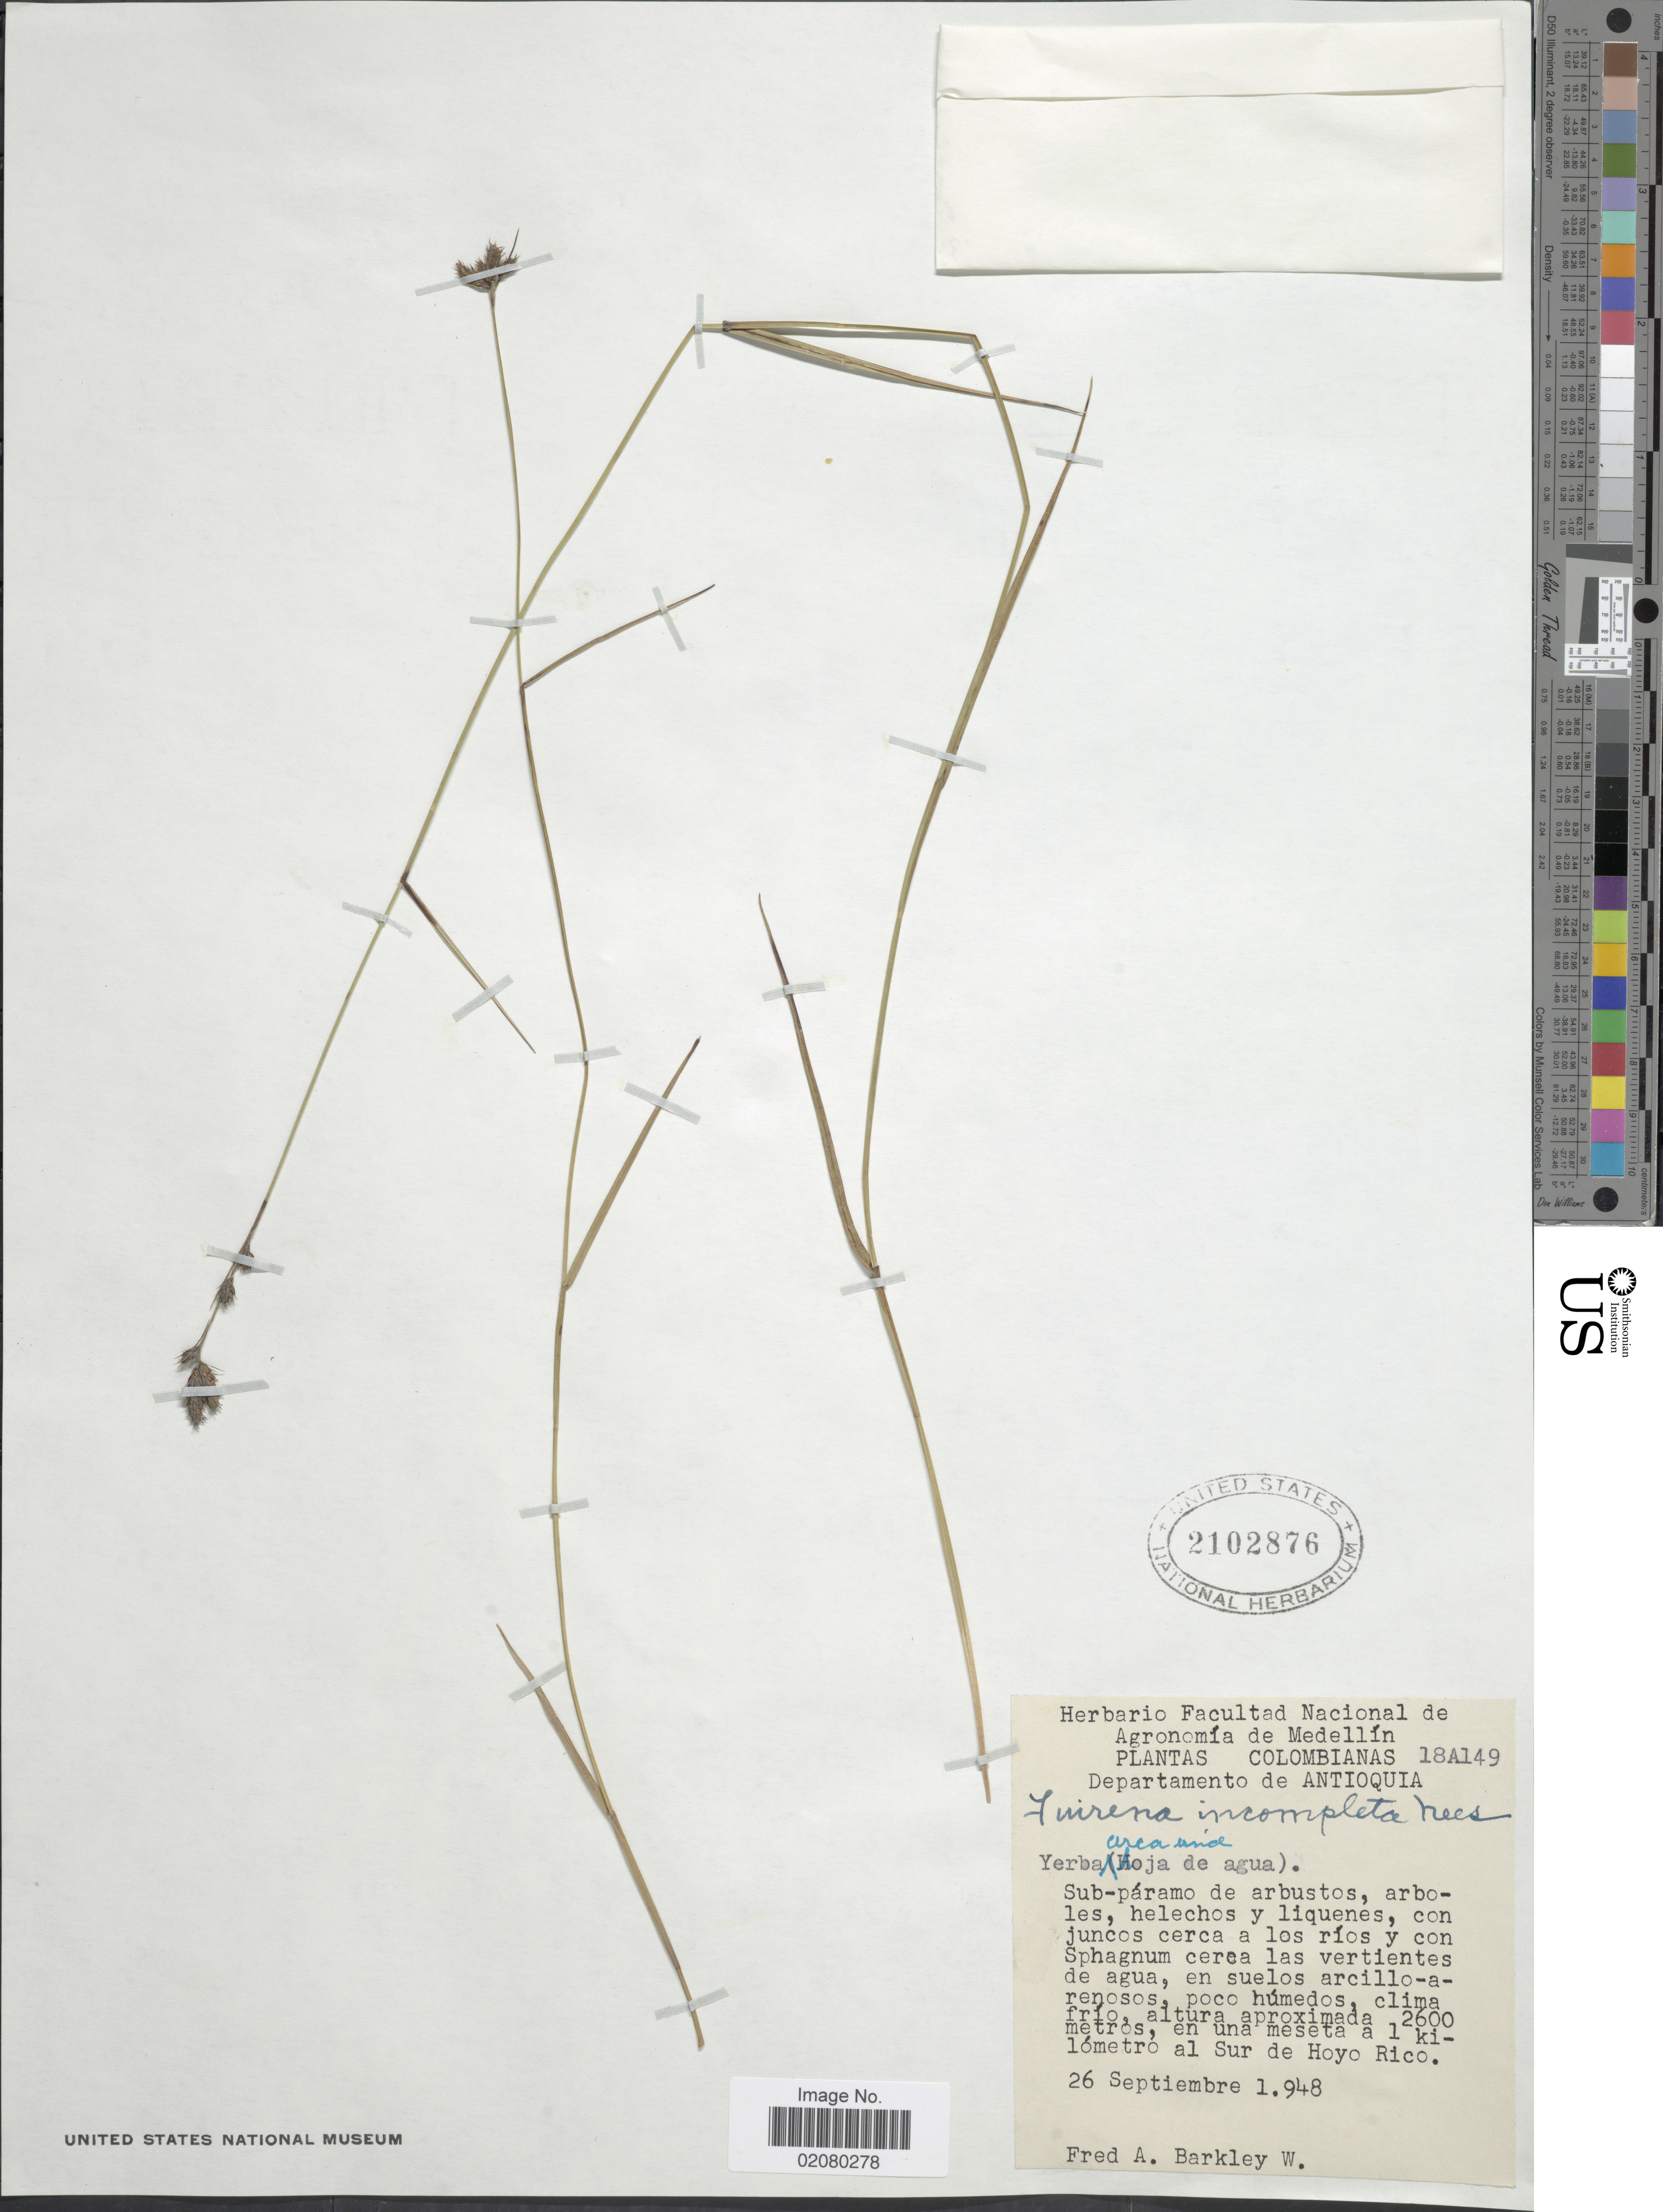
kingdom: Plantae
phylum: Tracheophyta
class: Liliopsida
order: Poales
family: Cyperaceae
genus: Fuirena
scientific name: Fuirena incompleta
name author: Nees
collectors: F. A. Barkley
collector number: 18A149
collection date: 1948-09-26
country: Colombia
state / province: Antioquia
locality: Departamento de Anioquia, en una meseta a 1 kilometro al Sur de Hoyo Rico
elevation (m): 2600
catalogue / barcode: US 2102876